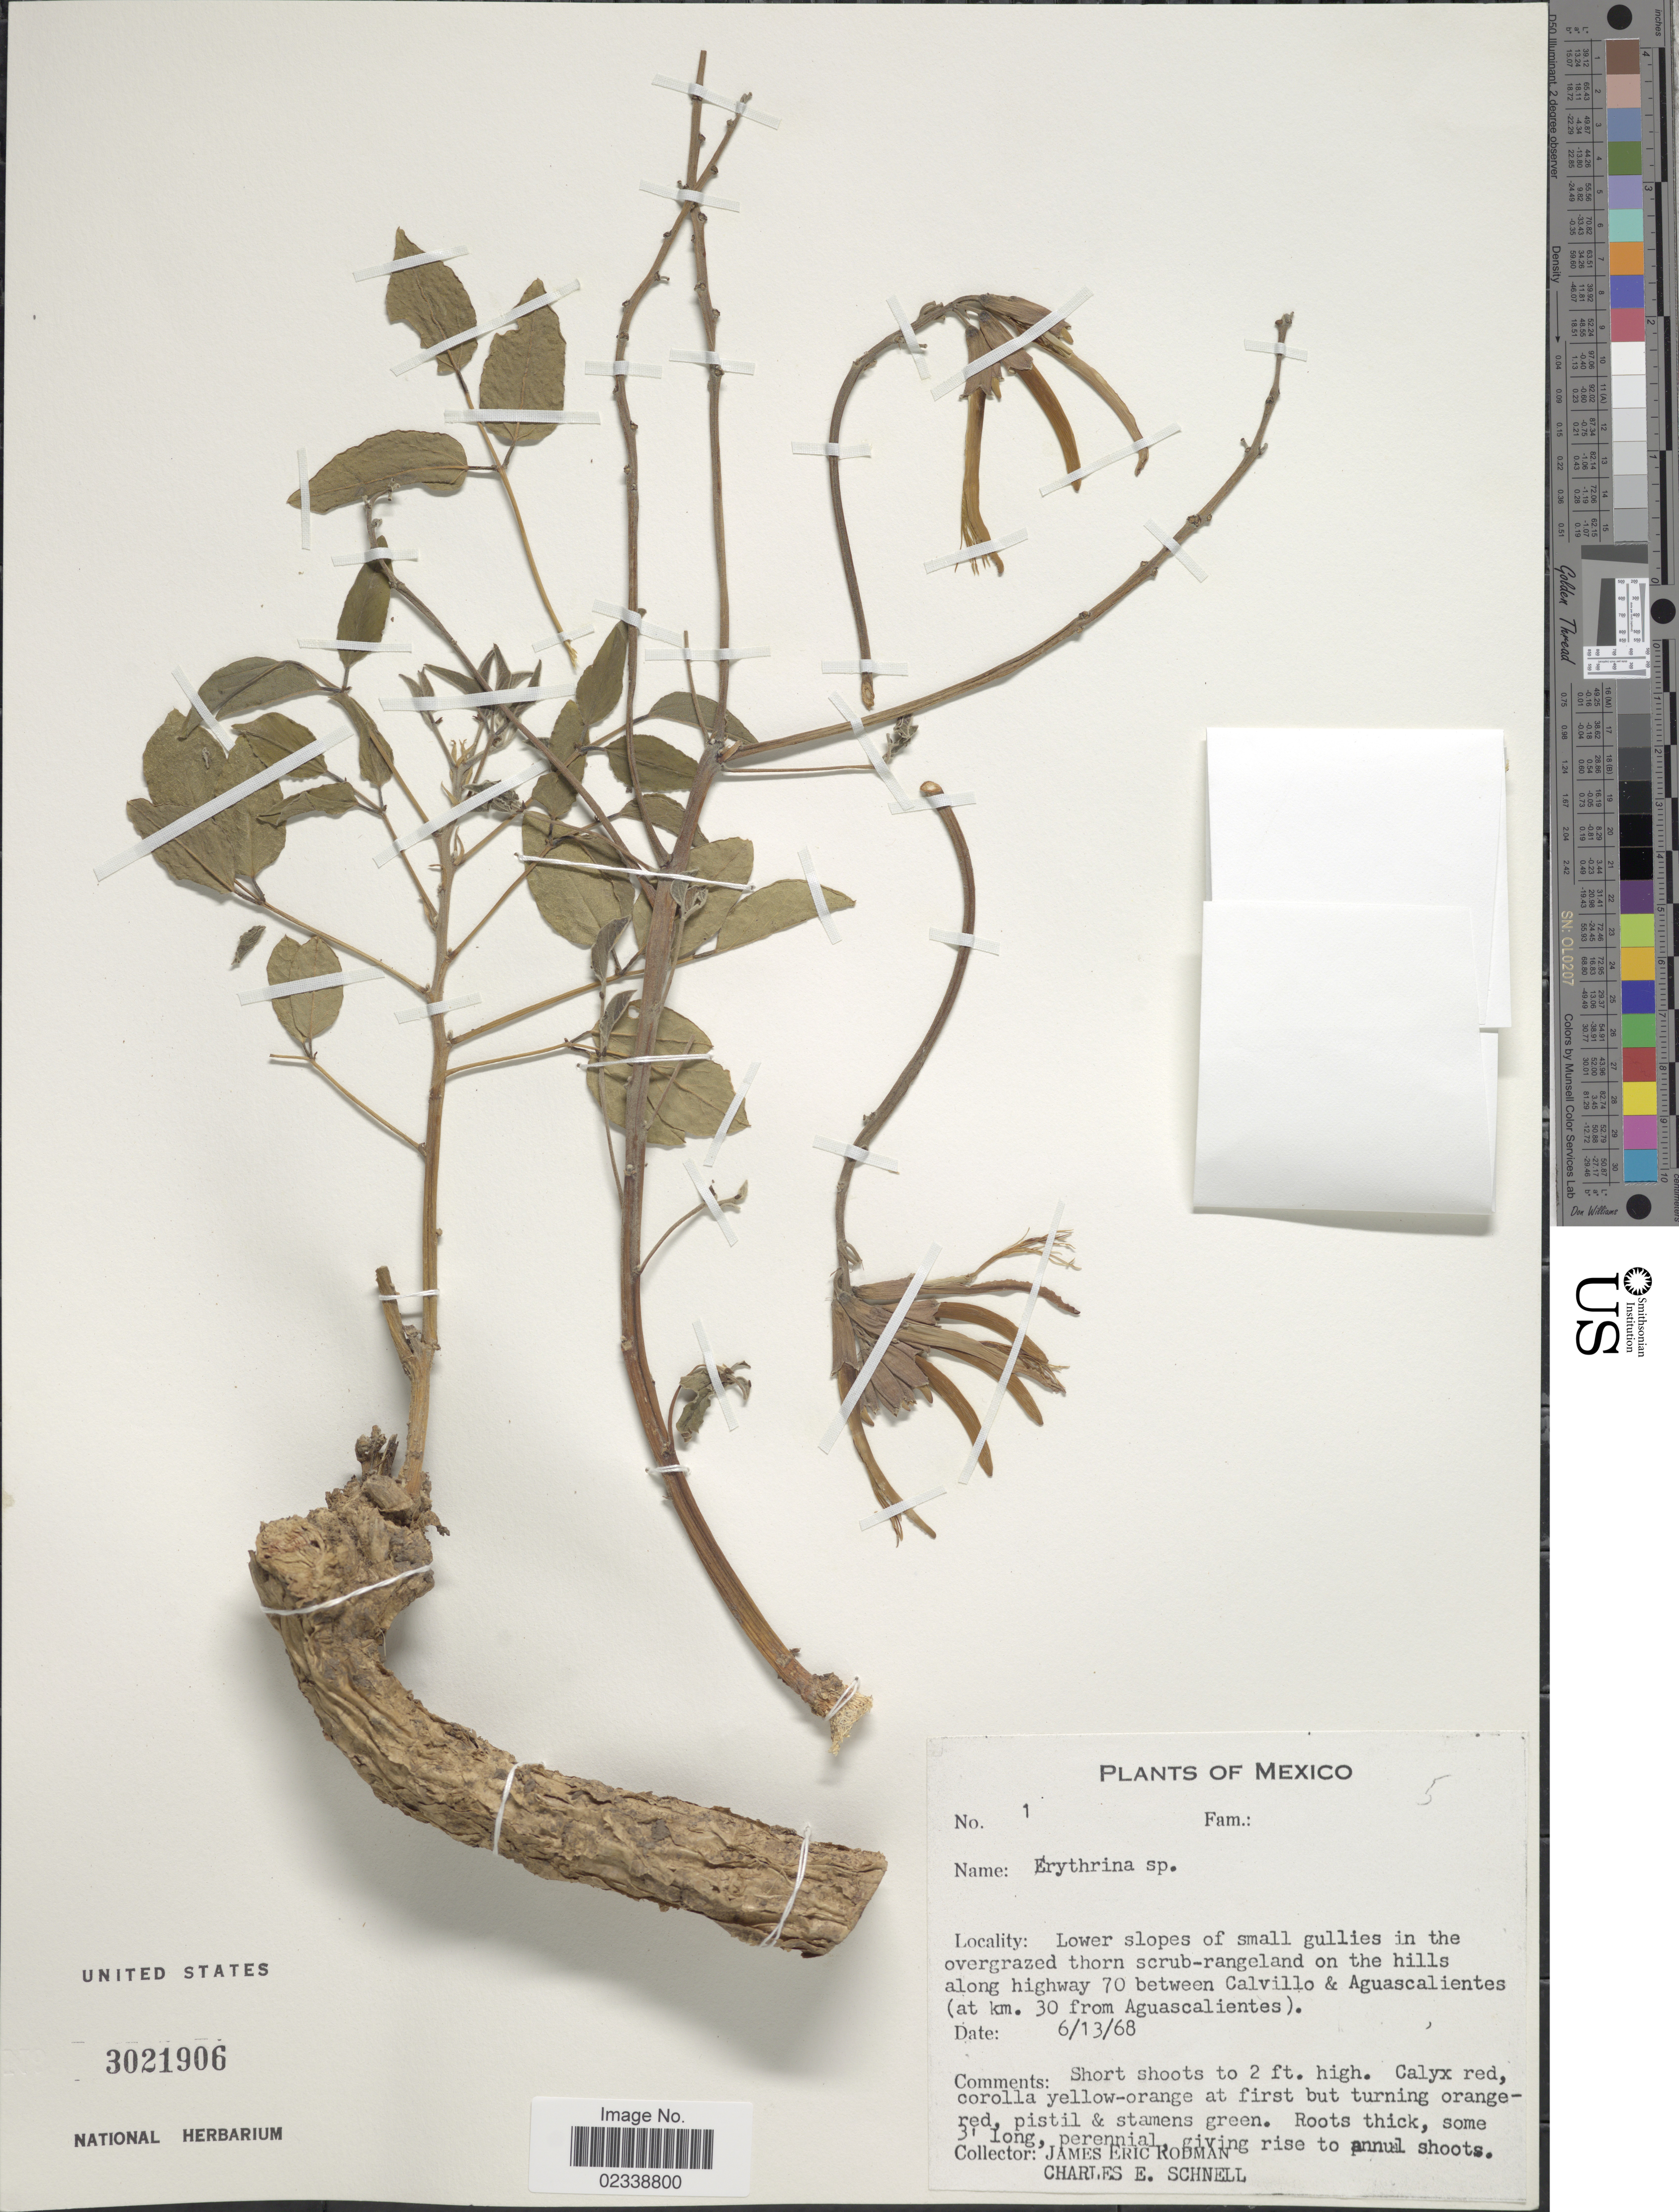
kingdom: Plantae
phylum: Tracheophyta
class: Magnoliopsida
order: Fabales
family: Fabaceae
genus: Erythrina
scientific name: Erythrina sp.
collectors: J. Rodman & C. Schnell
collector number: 1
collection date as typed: Transcribed d/m/y: 13/6/68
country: Mexico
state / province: Aguascalientes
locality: Along highway 70 between Calvillo & Aguascalientes (at km 30 from Aguascalientes)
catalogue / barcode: US 3021906